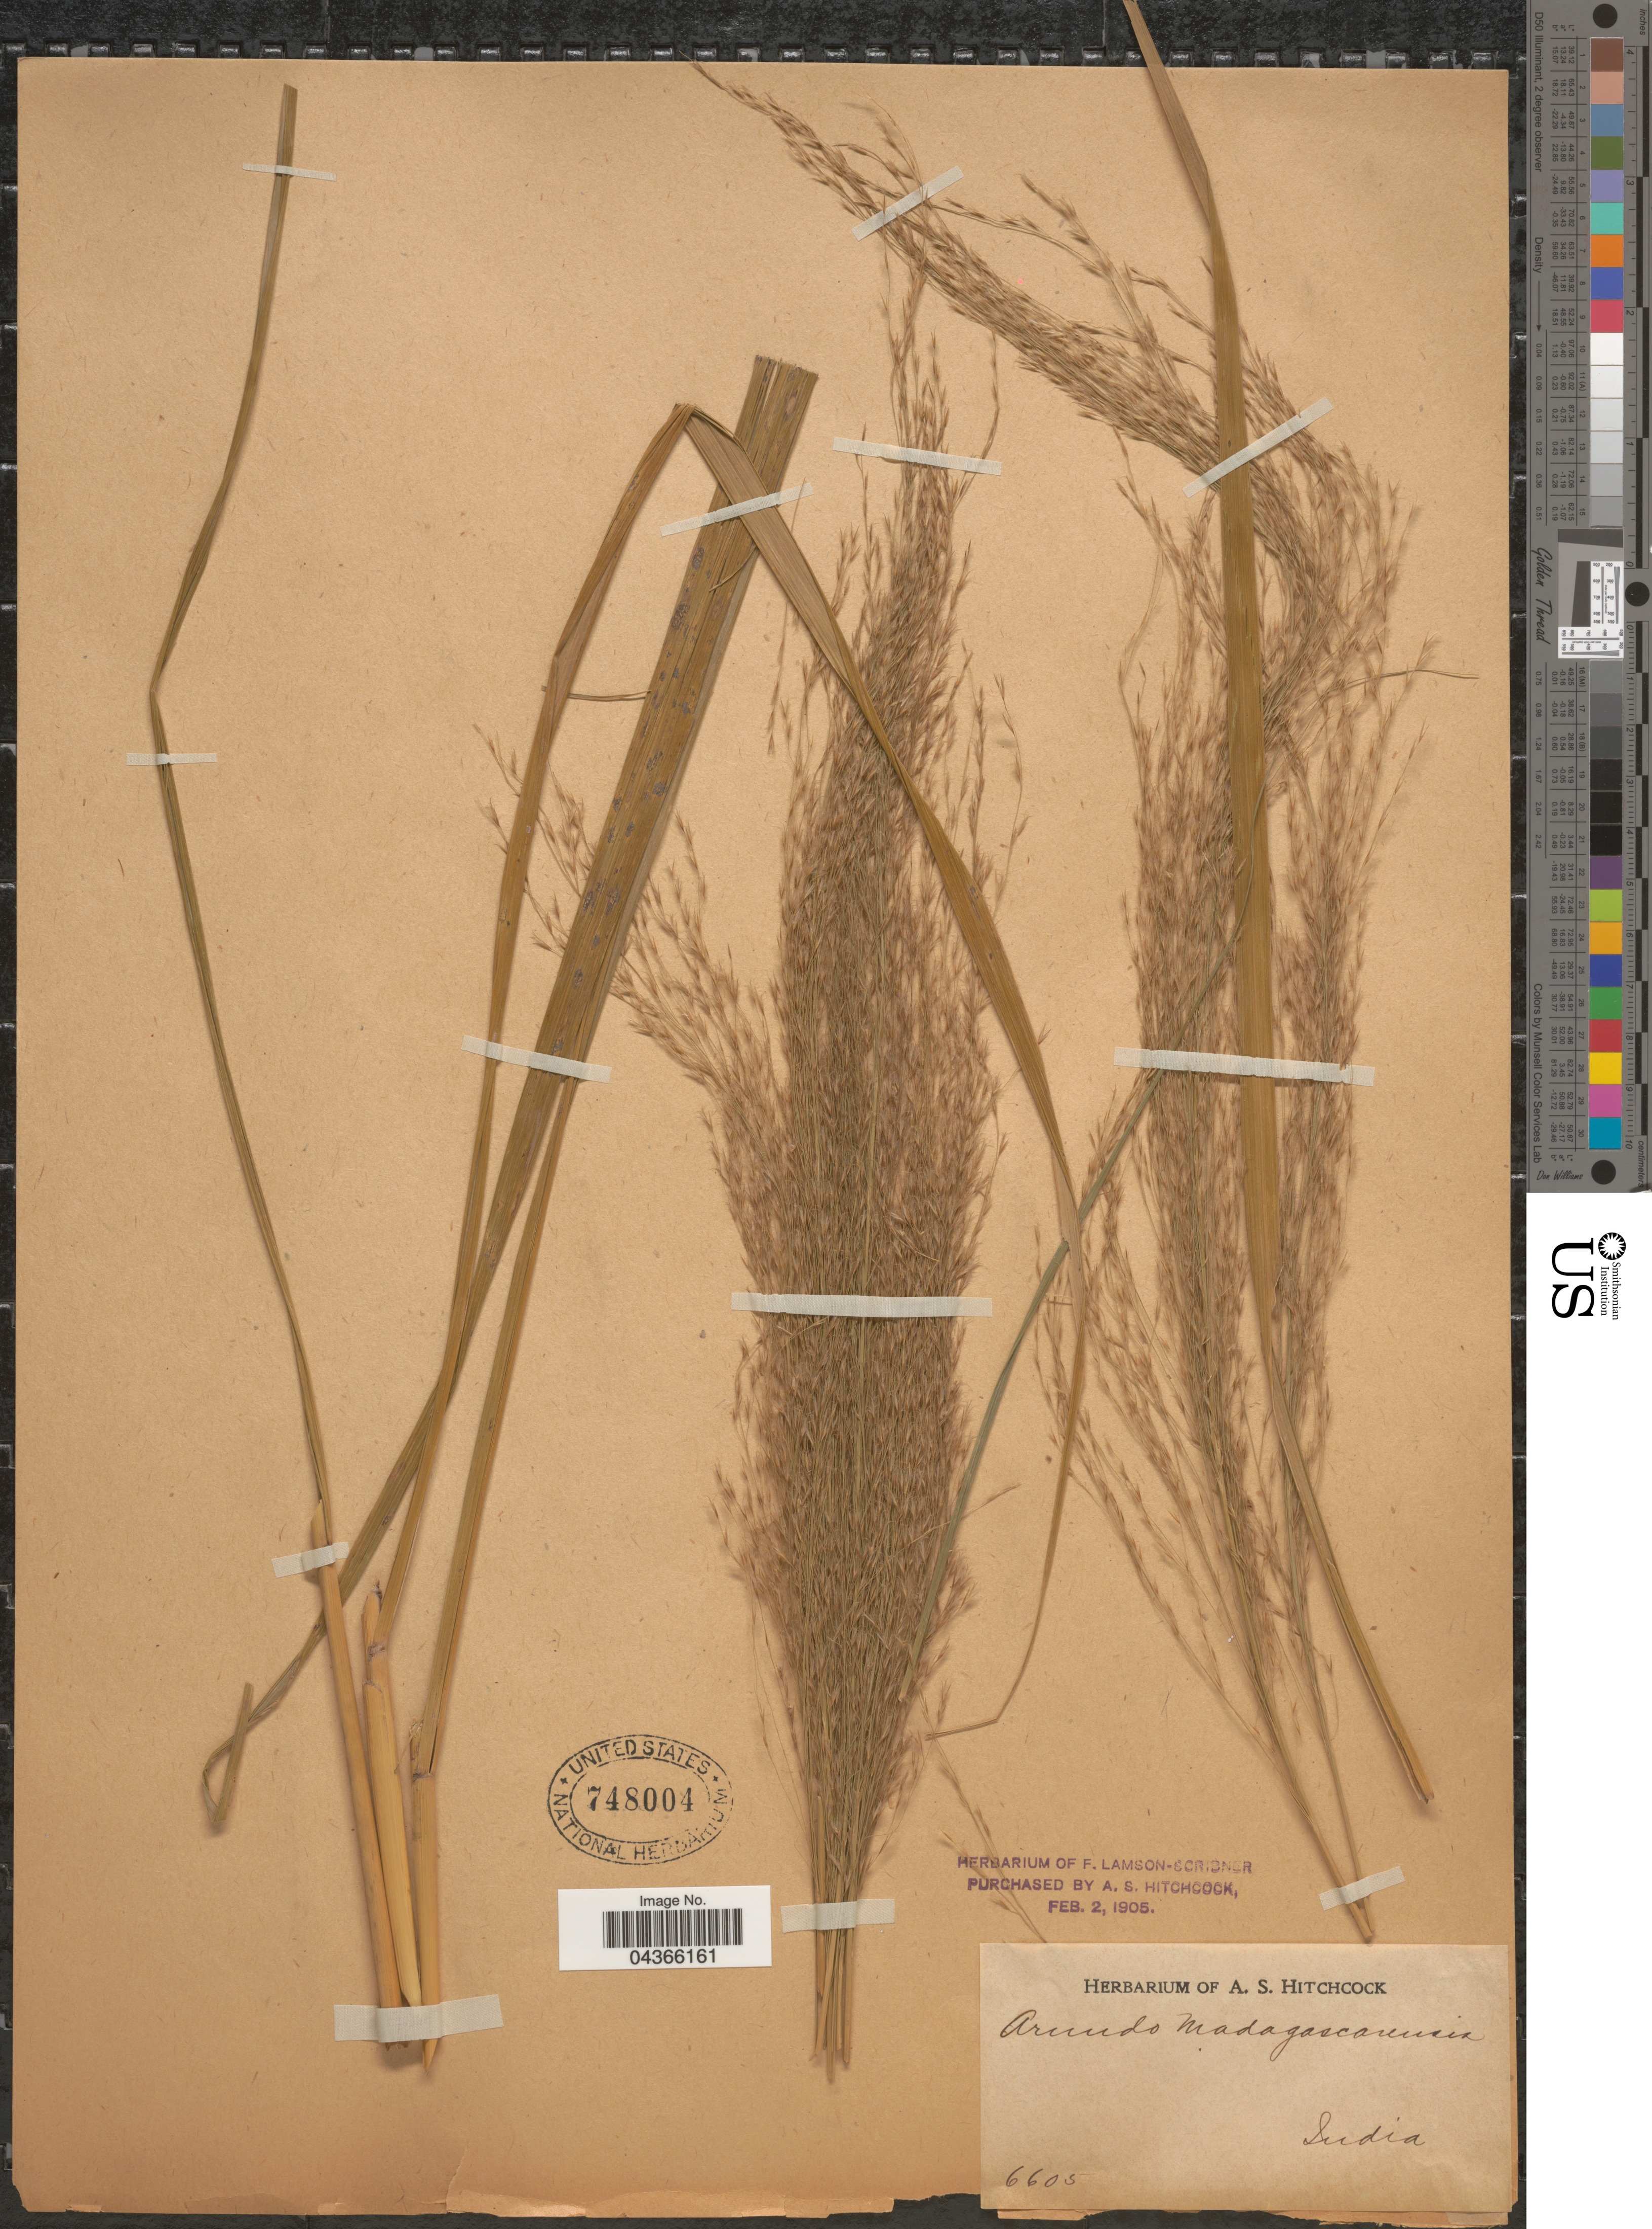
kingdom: Plantae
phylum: Tracheophyta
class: Liliopsida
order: Poales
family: Poaceae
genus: Neyraudia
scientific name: Neyraudia arundinacea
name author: (L.) Henr.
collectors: Ex herb. A. S. Hitchcock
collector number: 6605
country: India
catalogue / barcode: US 748004